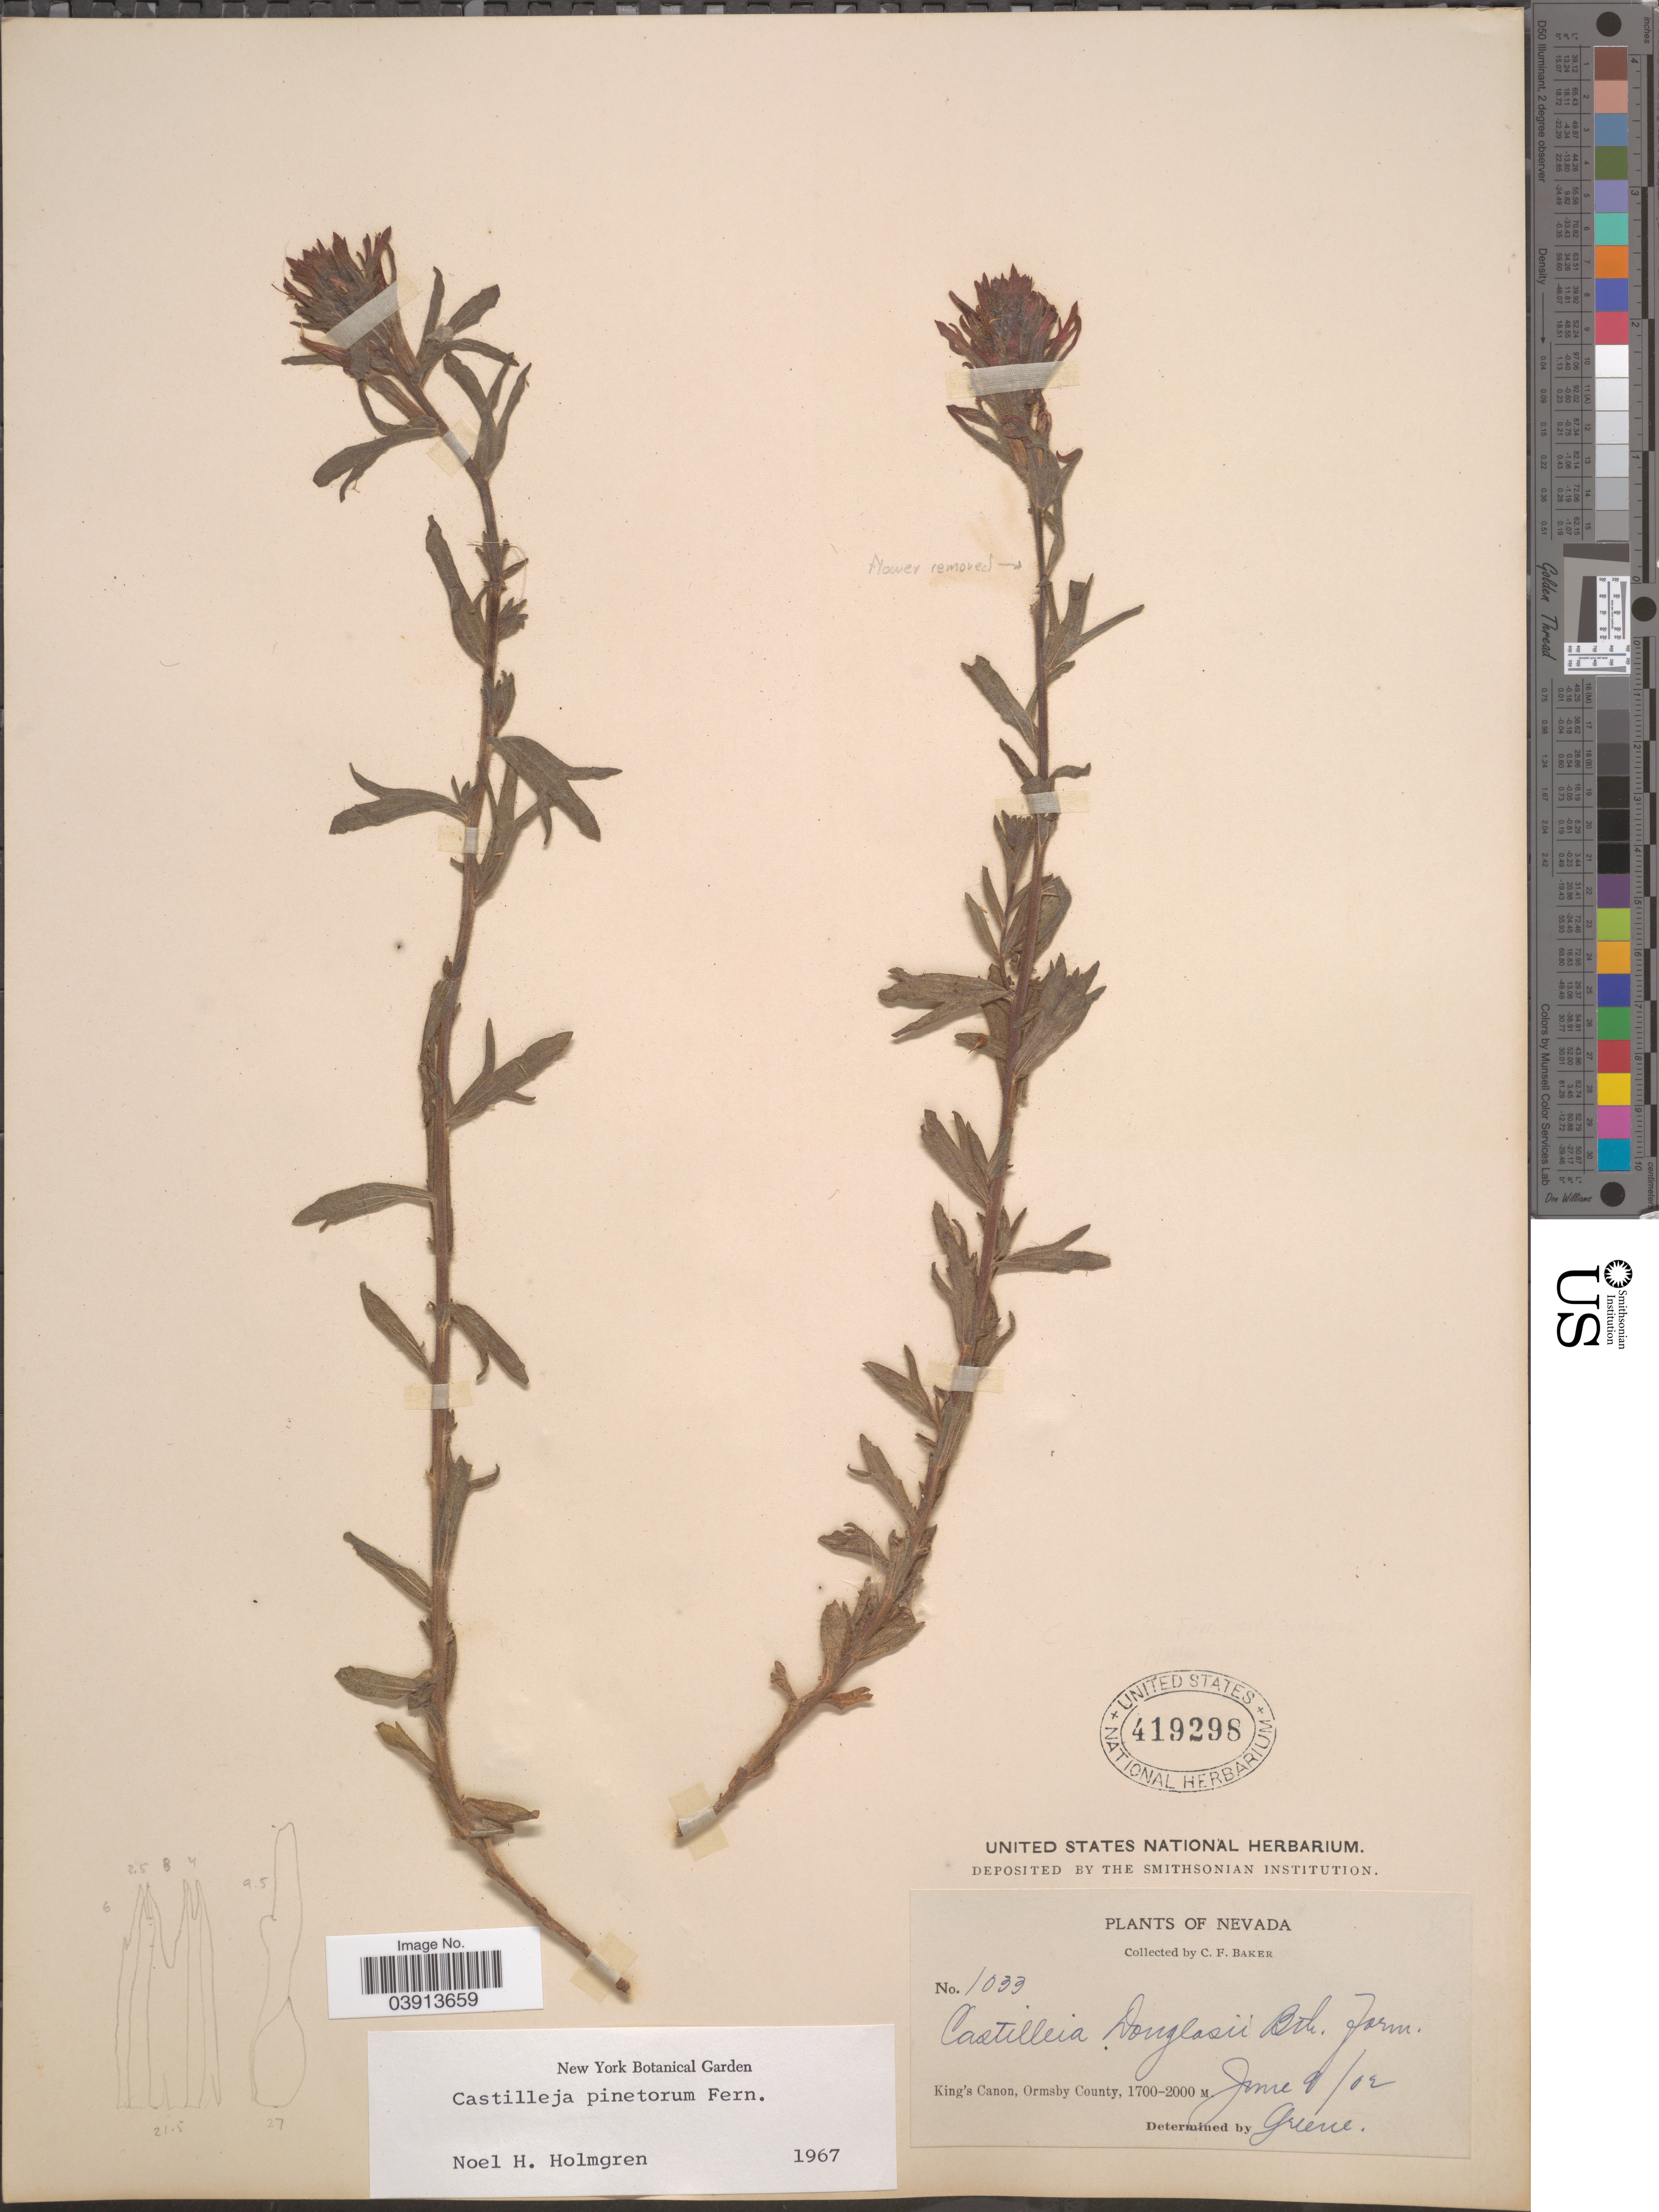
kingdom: Plantae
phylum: Tracheophyta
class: Magnoliopsida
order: Lamiales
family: Orobanchaceae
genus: Castilleja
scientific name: Castilleja pinetorum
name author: Fernald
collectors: C. F. Baker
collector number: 1033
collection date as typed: Transcribed d/m/y: 8/6/3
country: United States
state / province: Nevada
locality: King's Canon, Ormsby County.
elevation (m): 1700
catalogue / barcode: US 419298